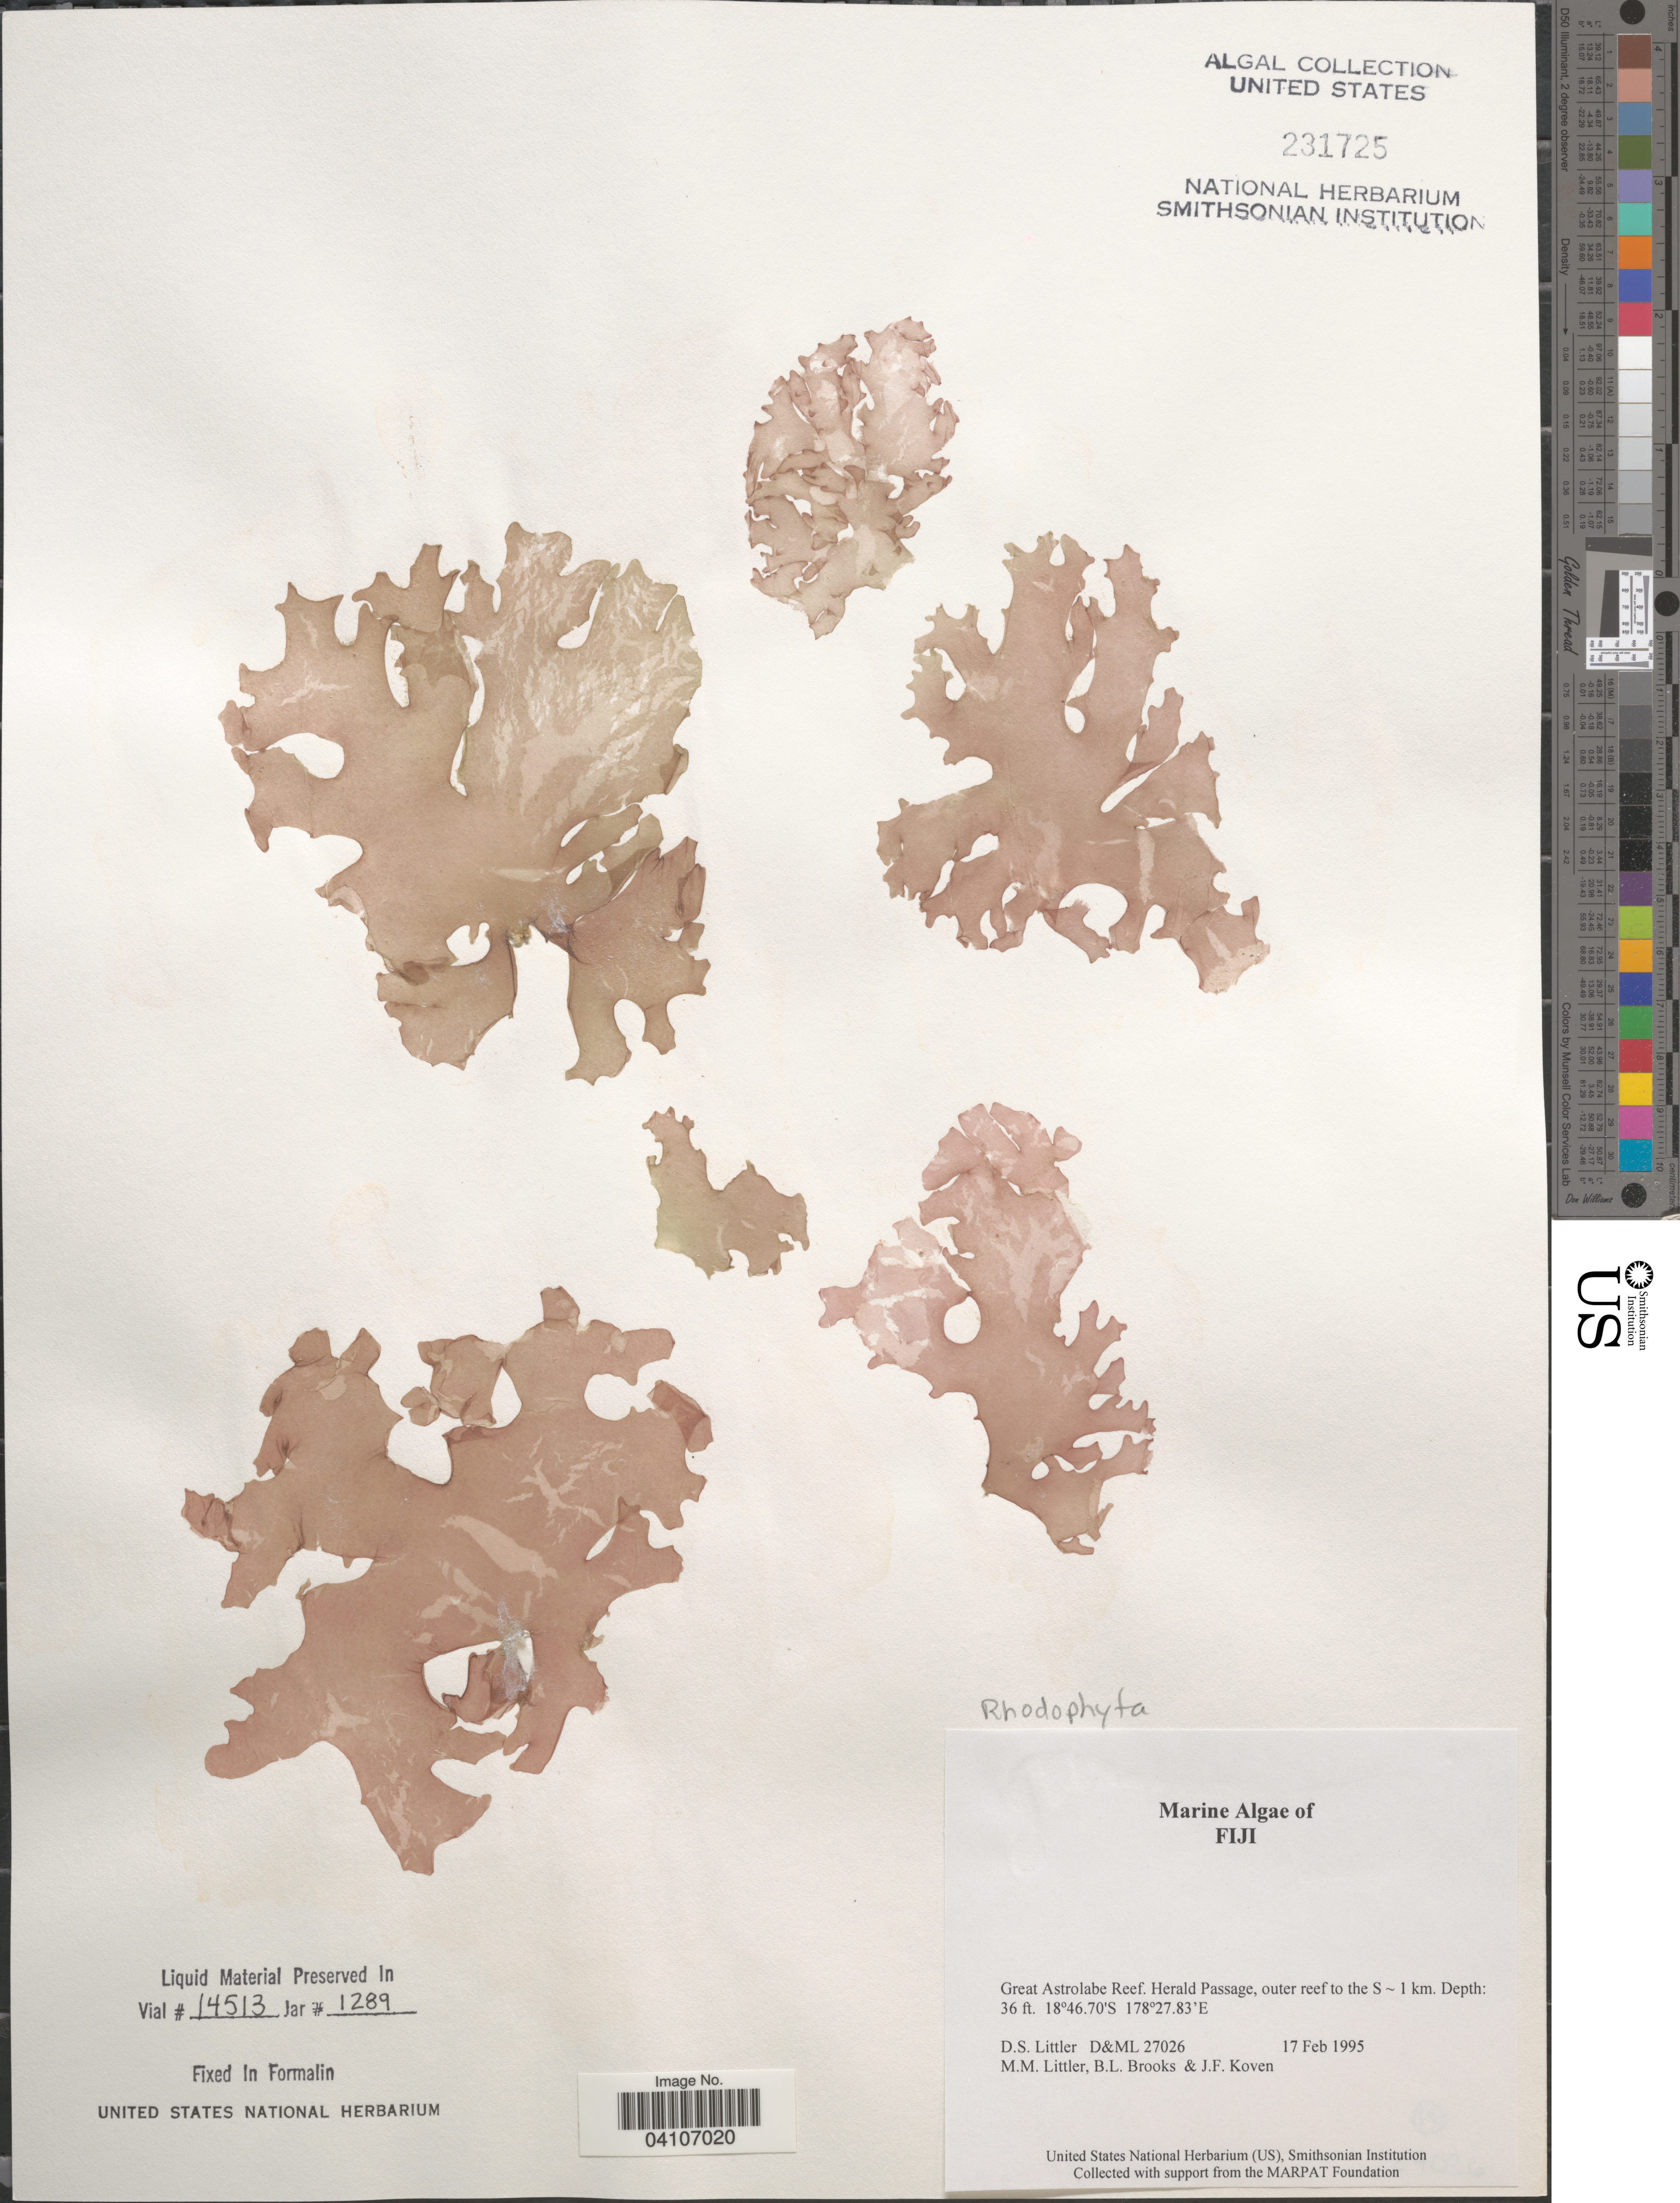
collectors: D. S. Littler, B. Brooks & J. Koven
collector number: D&ML27026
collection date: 1995-02-17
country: Fiji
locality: Great Astrolabe Reef. Herald Passage, outer reef to the S ~ 1 km.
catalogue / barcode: US 231725